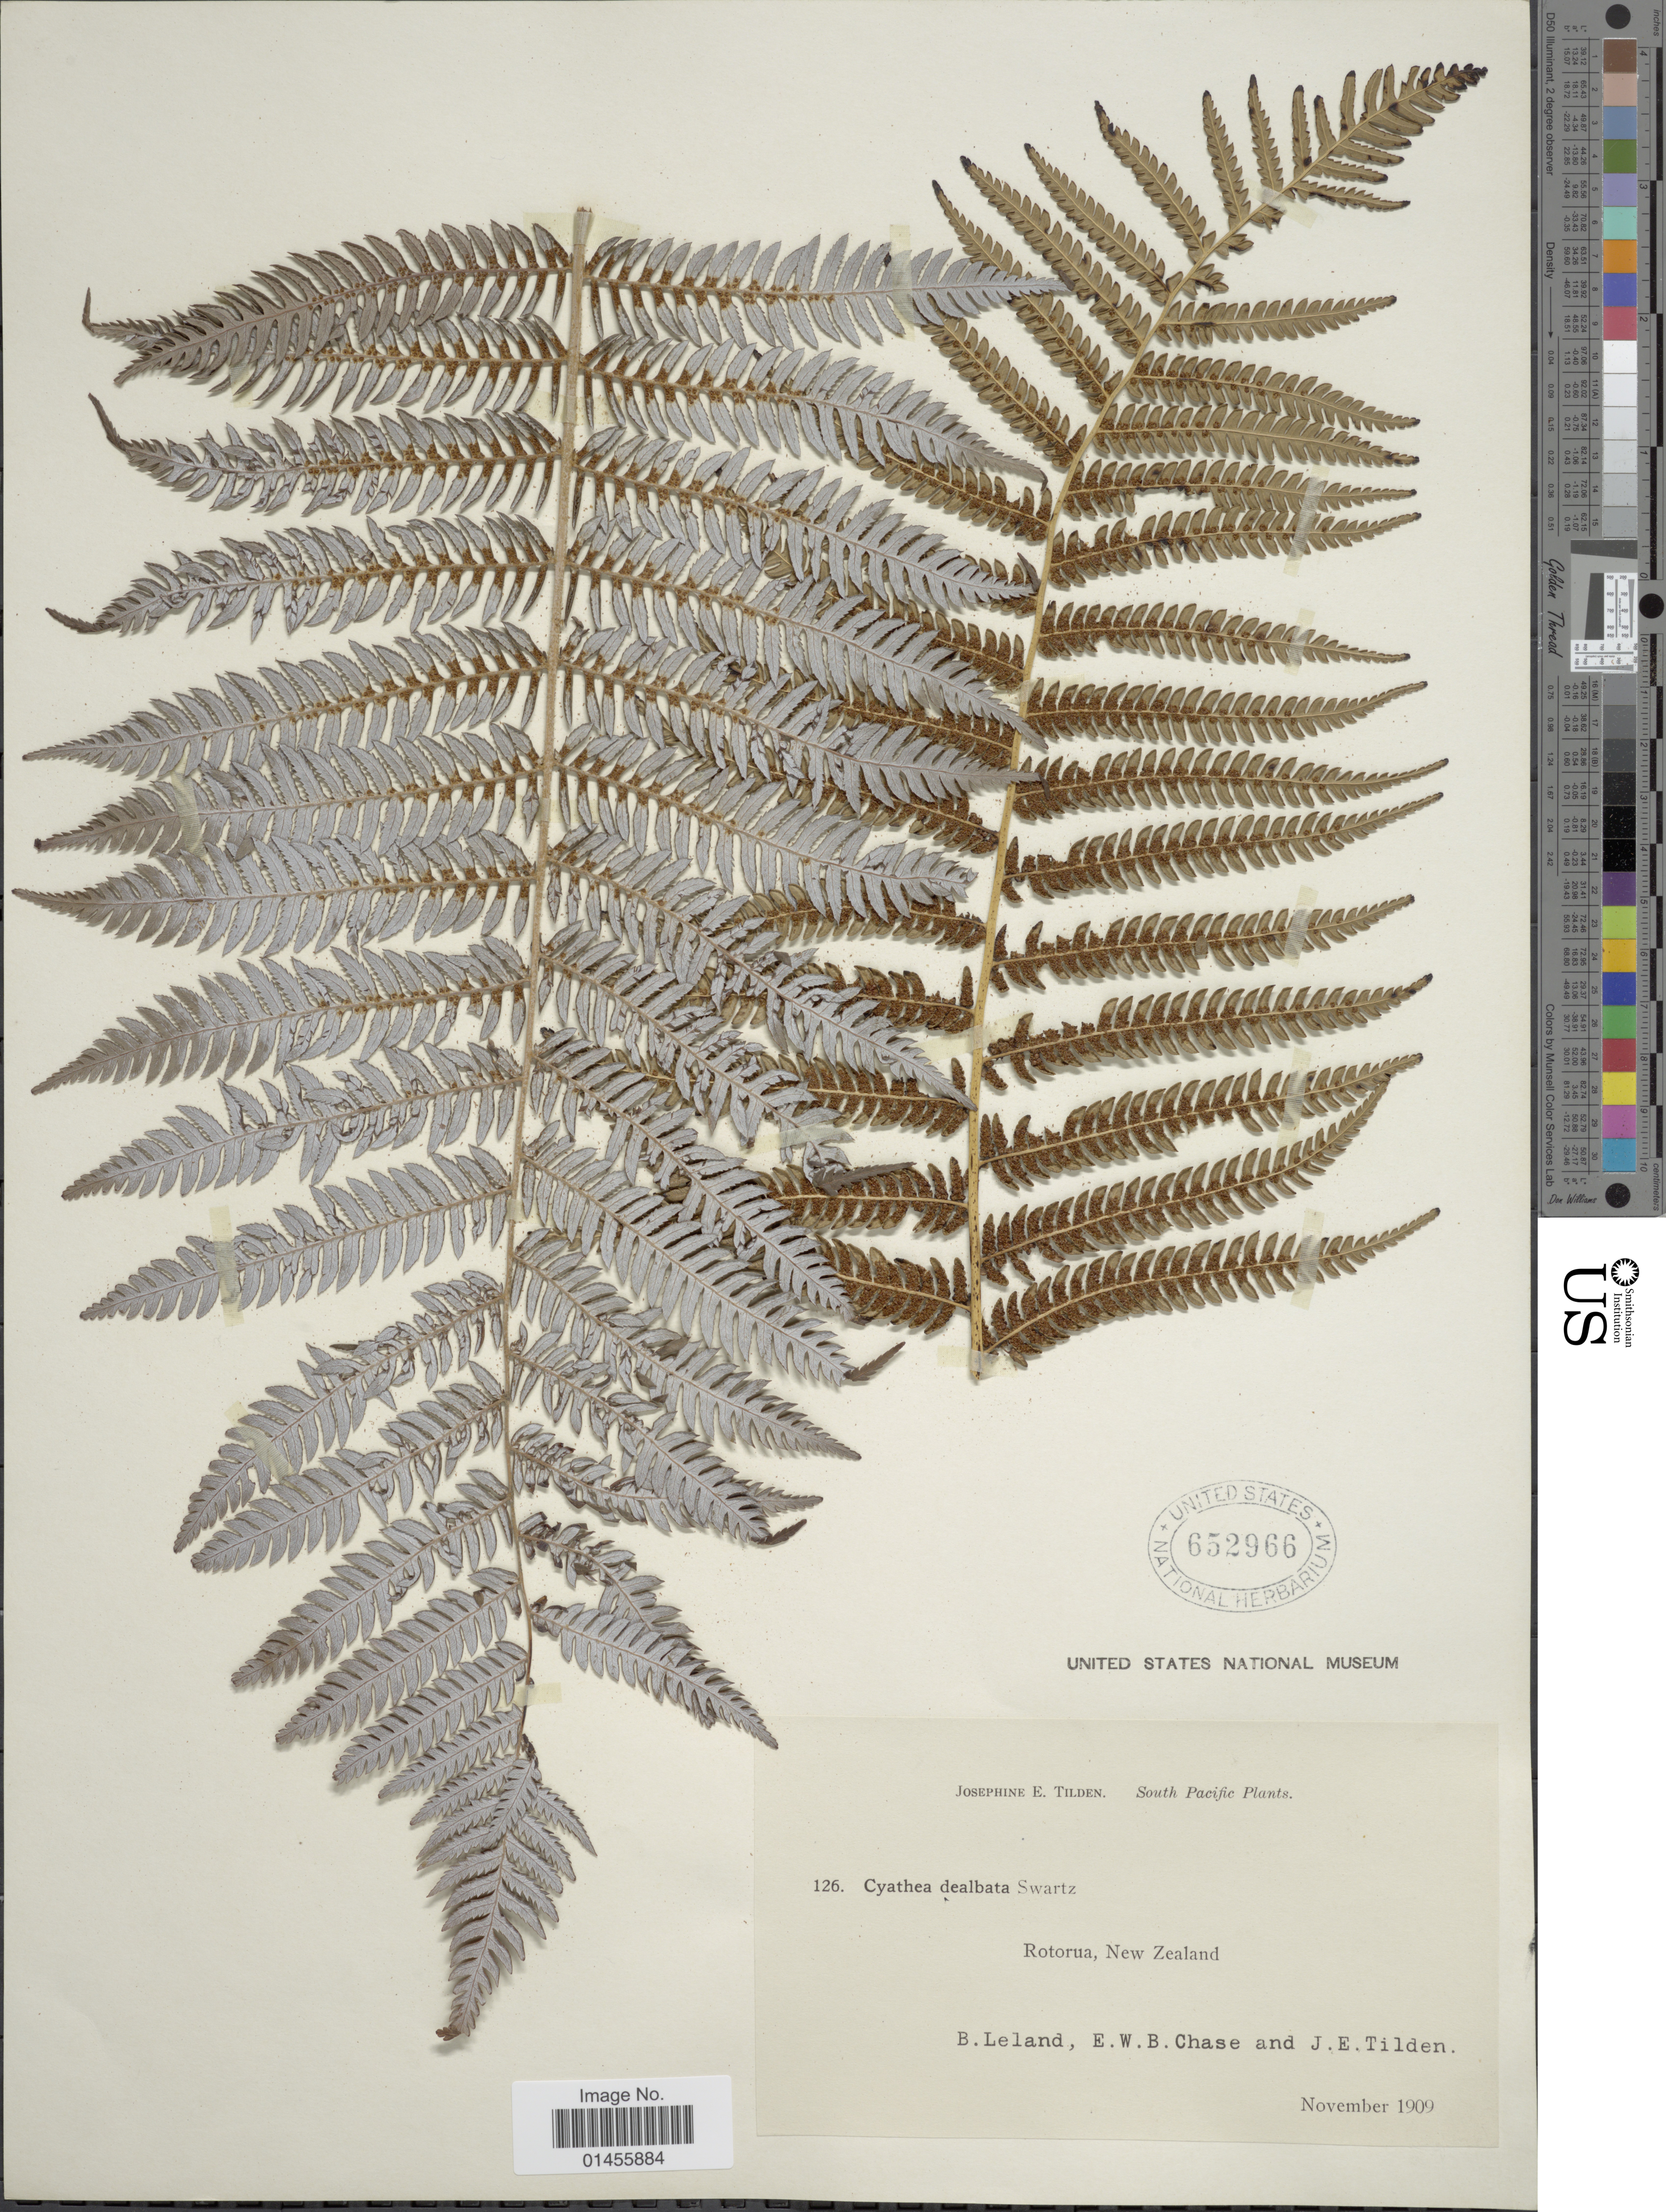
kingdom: Plantae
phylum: Tracheophyta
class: Polypodiopsida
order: Cyatheales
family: Cyatheaceae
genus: Alsophila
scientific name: Alsophila dealbata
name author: (G. Forst.)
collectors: B. Leland, E. W. Chase & J. E. Tilden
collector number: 126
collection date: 1909-11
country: New Zealand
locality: South pacifi. Rotorua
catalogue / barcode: US 652966